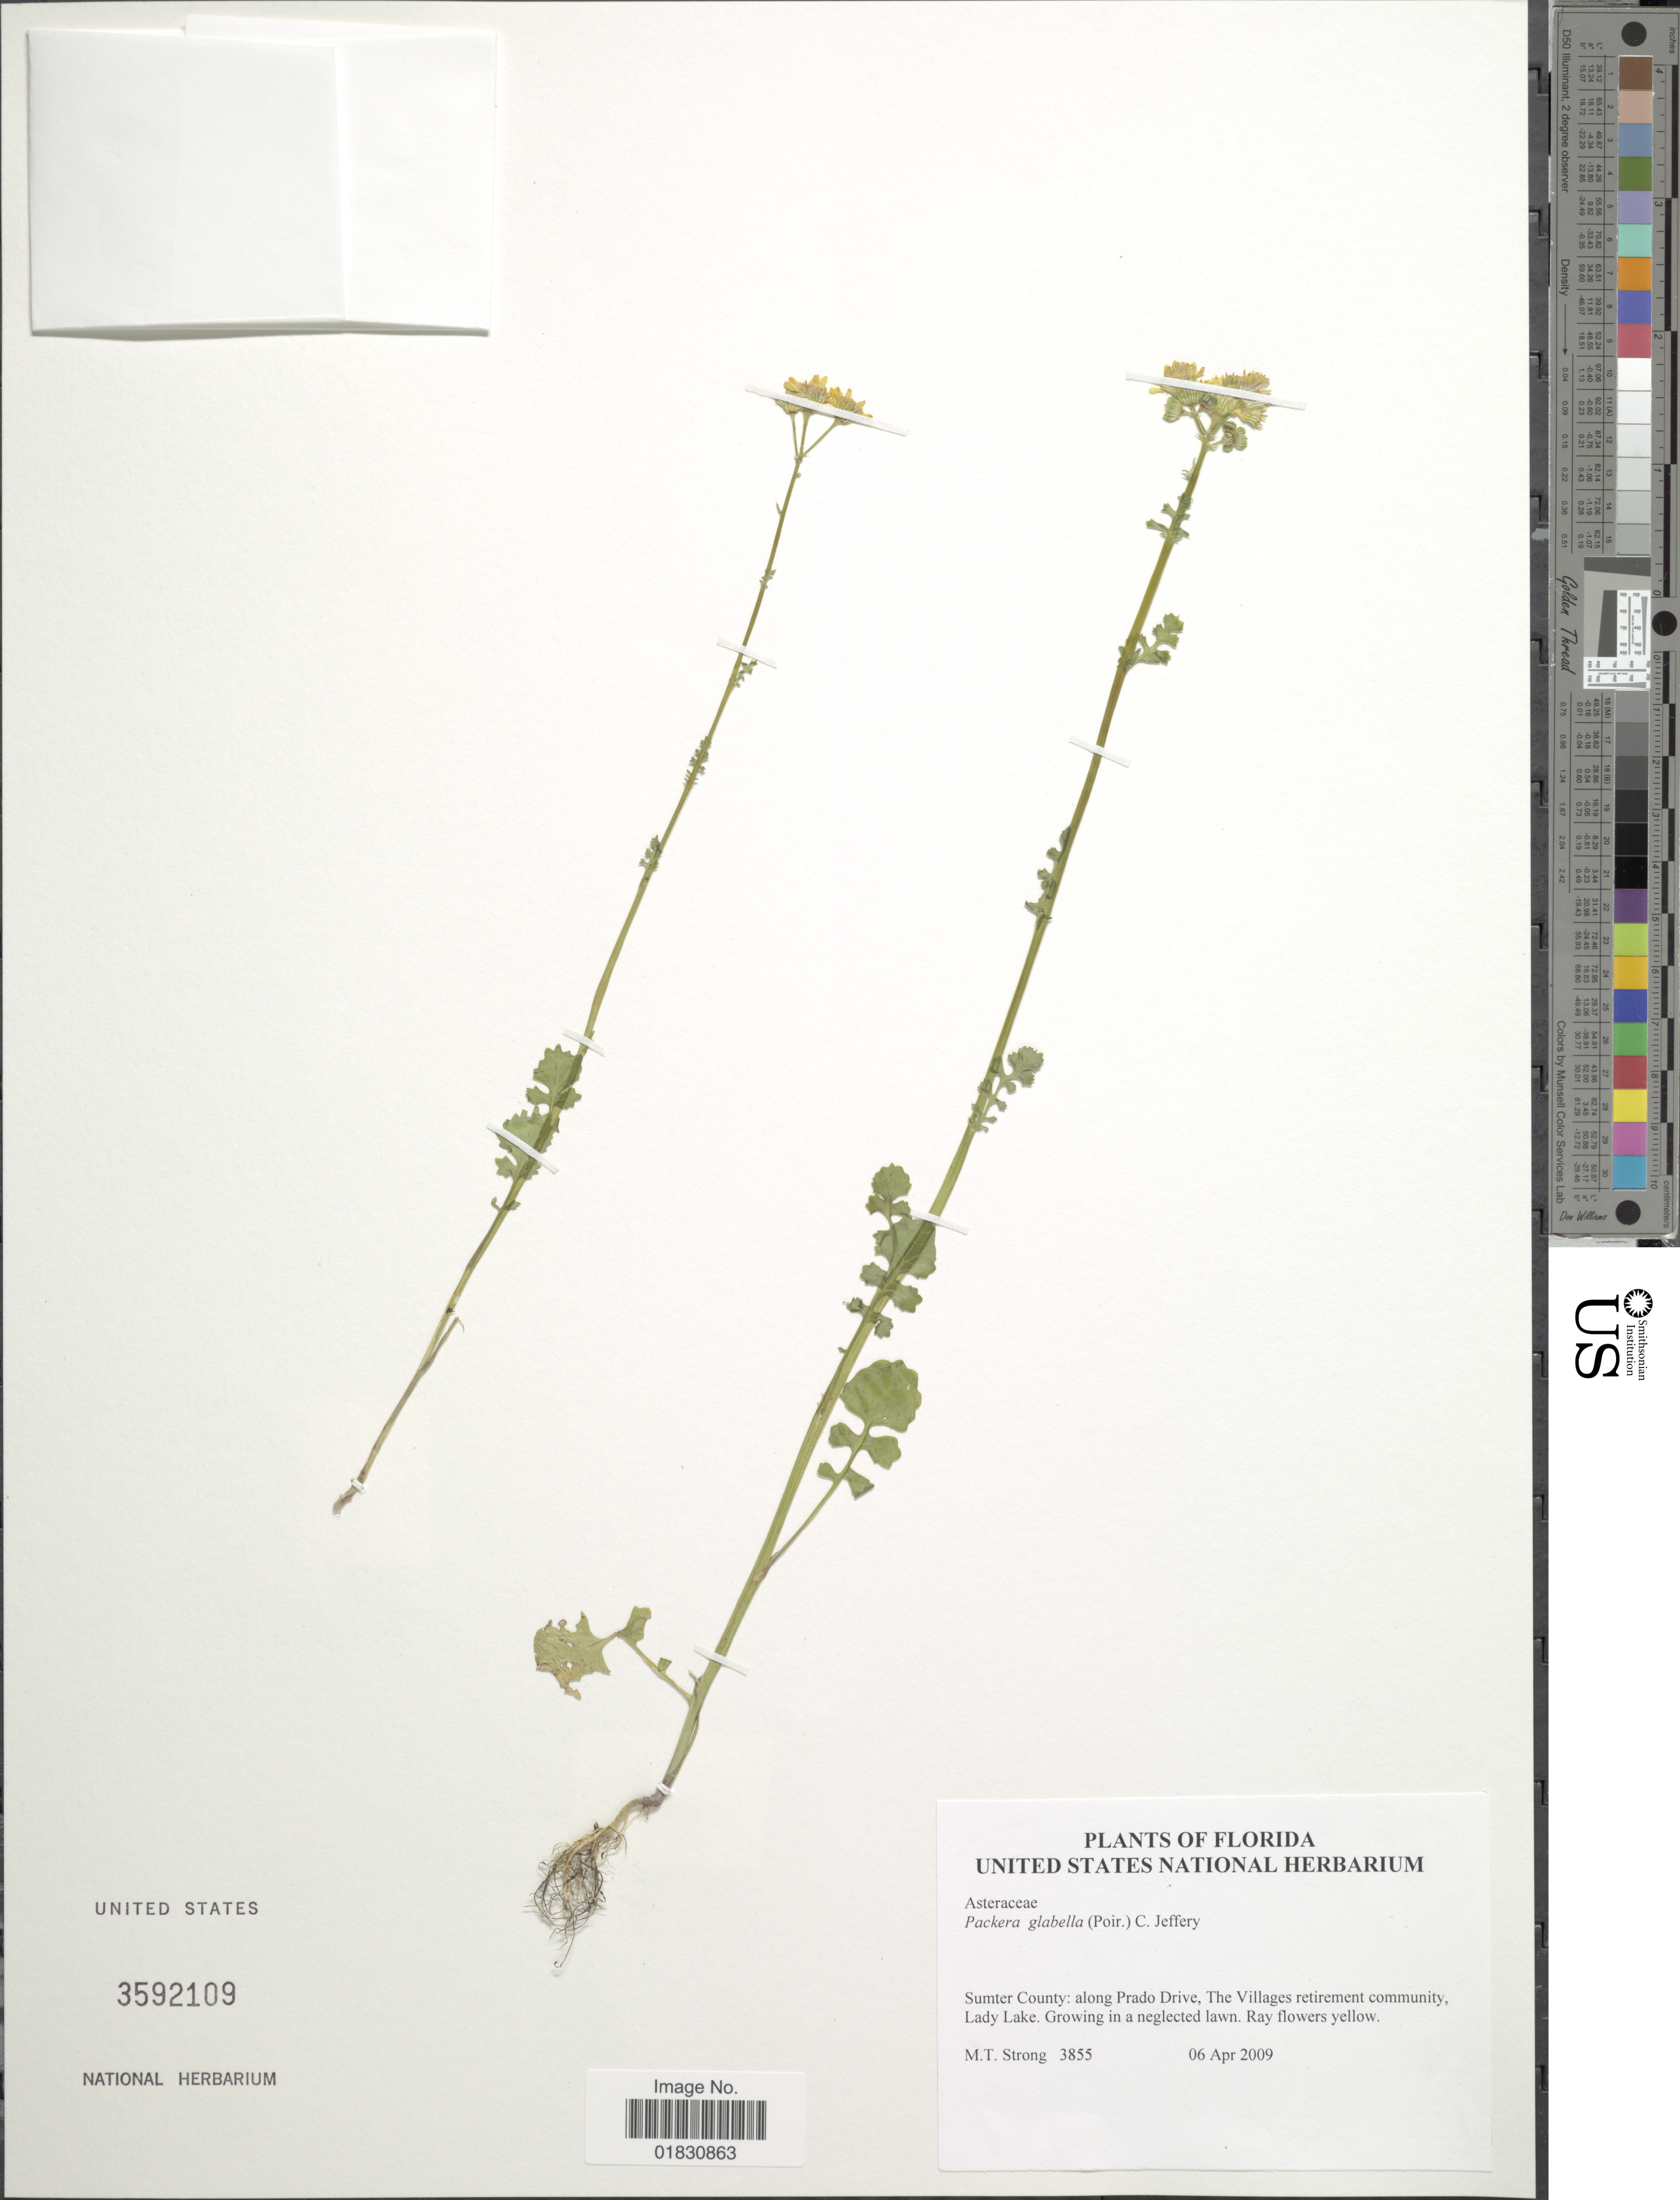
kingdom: Plantae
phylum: Tracheophyta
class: Magnoliopsida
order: Asterales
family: Asteraceae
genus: Packera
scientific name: Packera glabella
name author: (Poir.) C. Jeffrey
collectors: M. T. Strong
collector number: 3855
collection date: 2009-04-06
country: United States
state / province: Florida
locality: Sumter County: along Prado Drive, The Villages retirement community, Lady Lake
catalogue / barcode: US 3592109